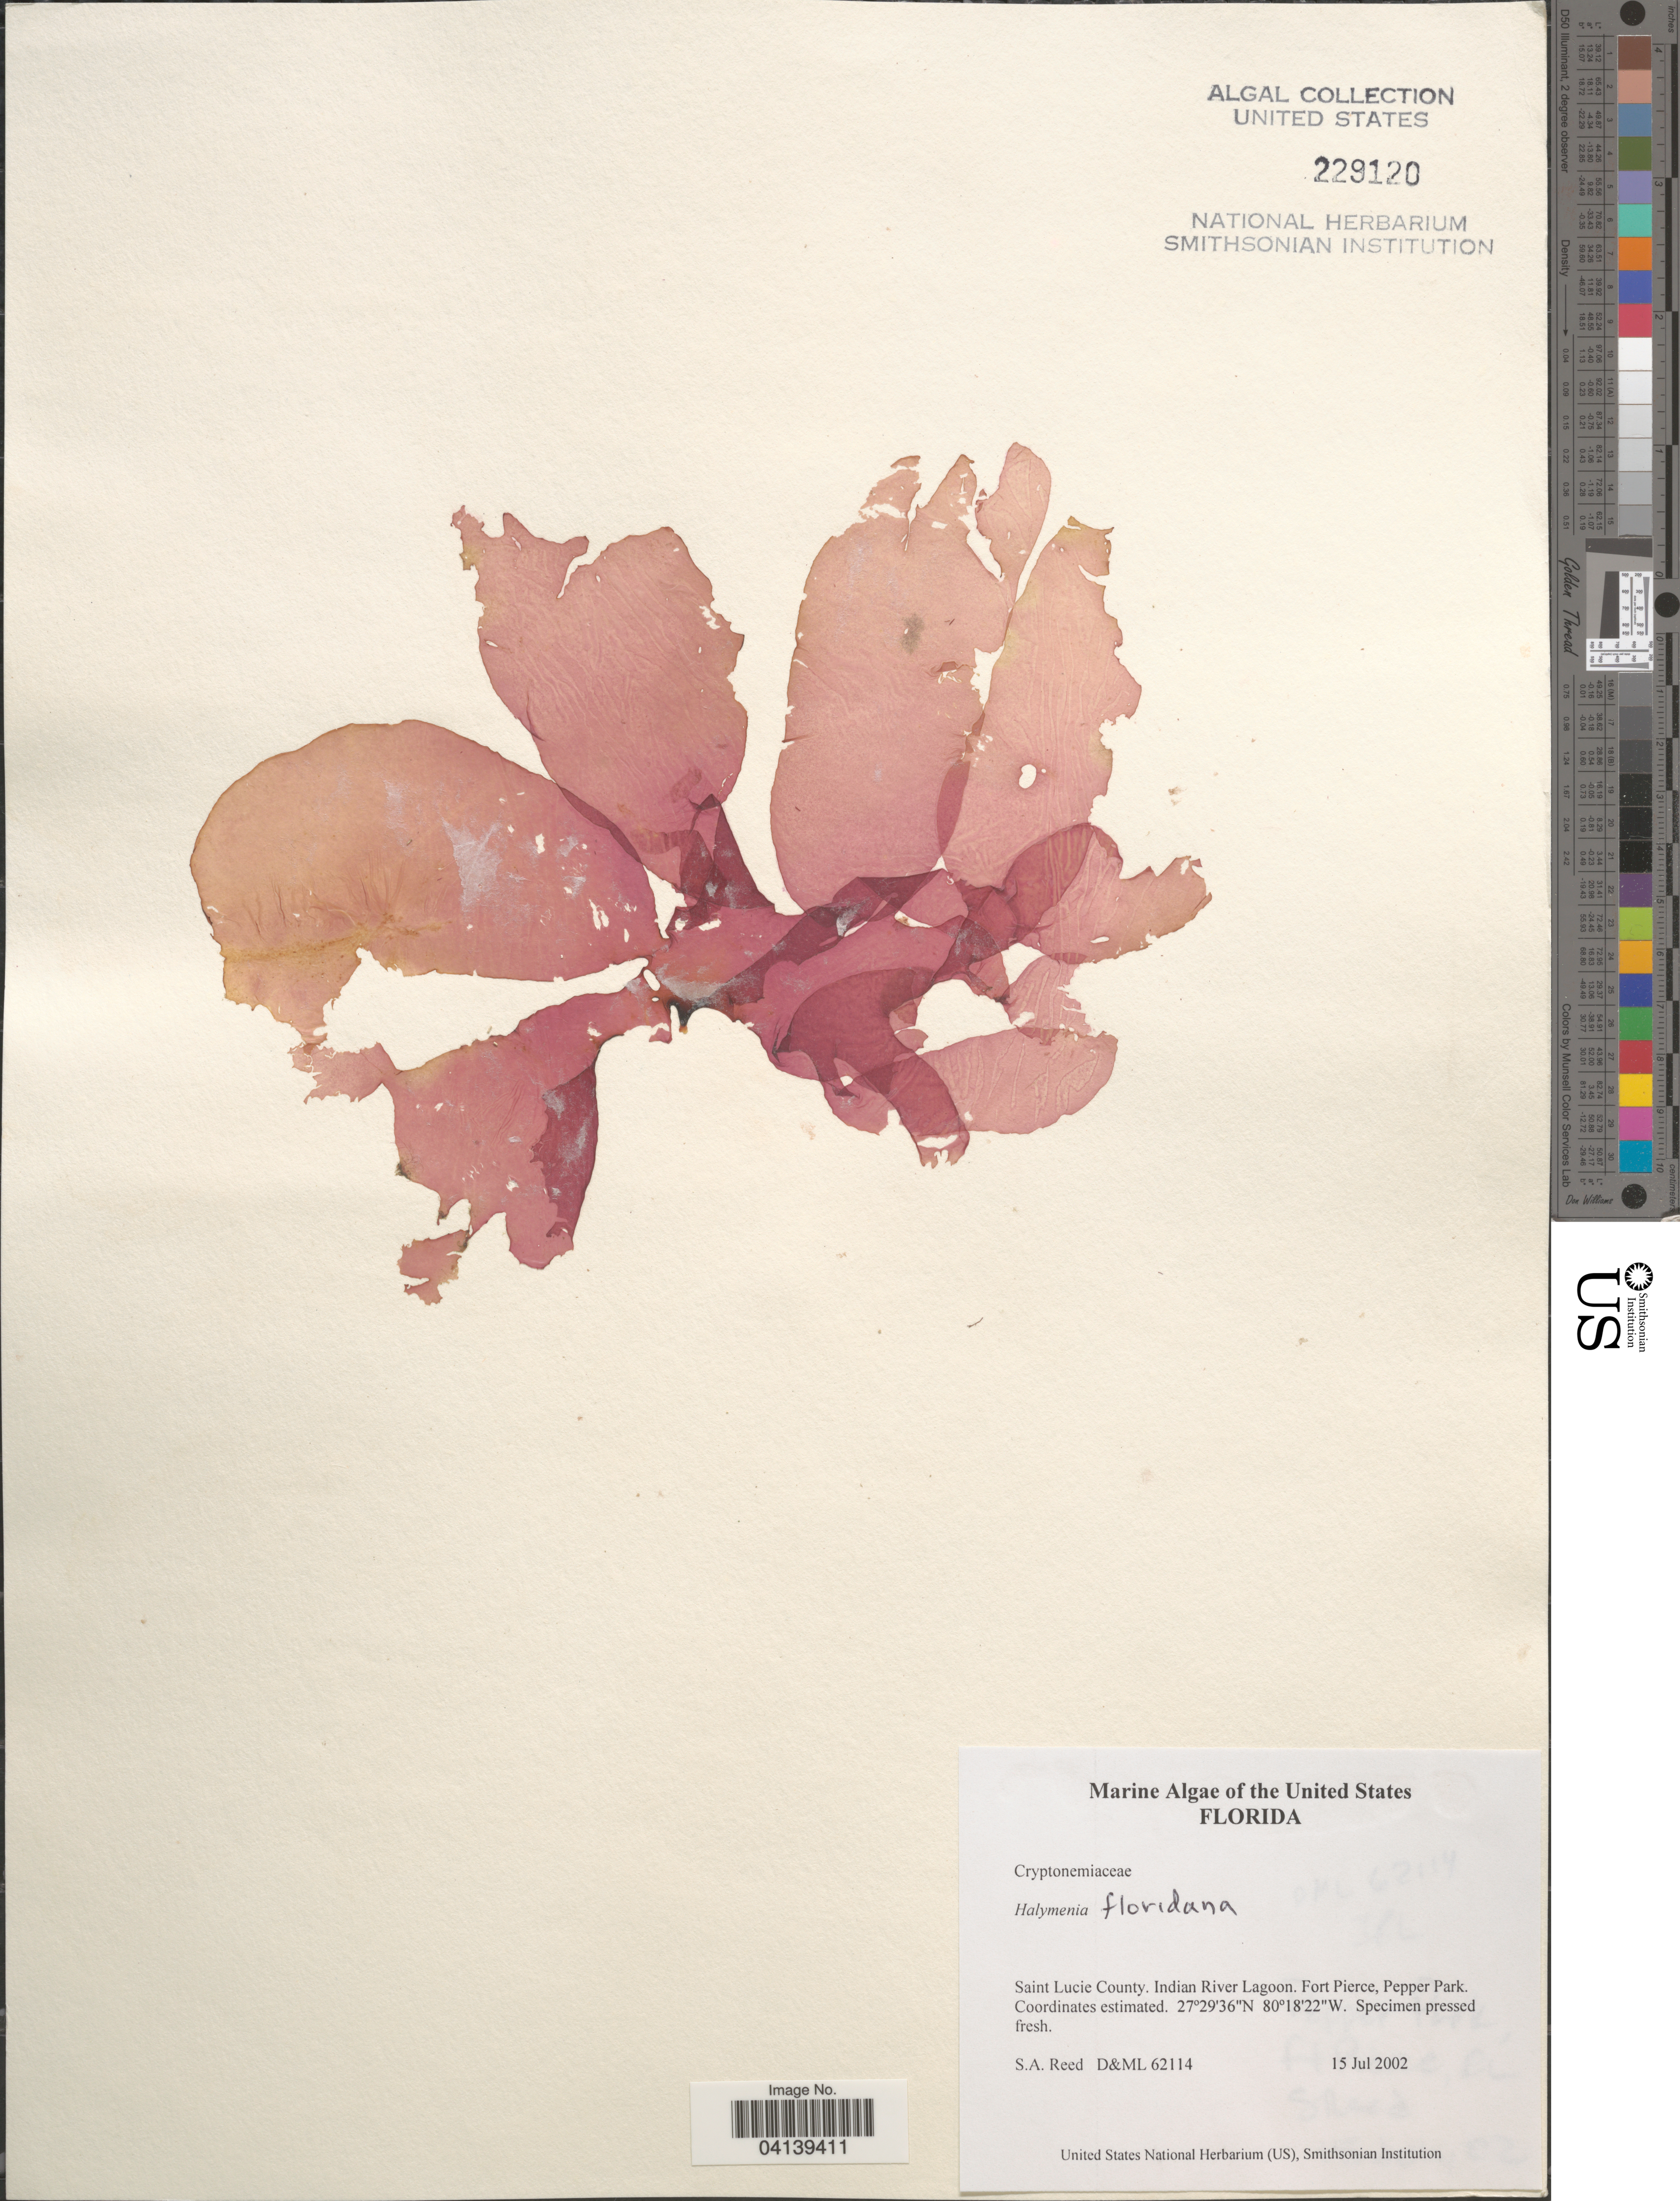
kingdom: Plantae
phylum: Rhodophyta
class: Florideophyceae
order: Halymeniales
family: Halymeniaceae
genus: Halymenia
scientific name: Halymenia floridana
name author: J. Agardh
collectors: S. Reed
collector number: D&ML62114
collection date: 2002-07-15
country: United States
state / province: Florida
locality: Saint Lucie County. Indian River Lagoon. Fort Pierce, Pepper Park.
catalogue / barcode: US 229120